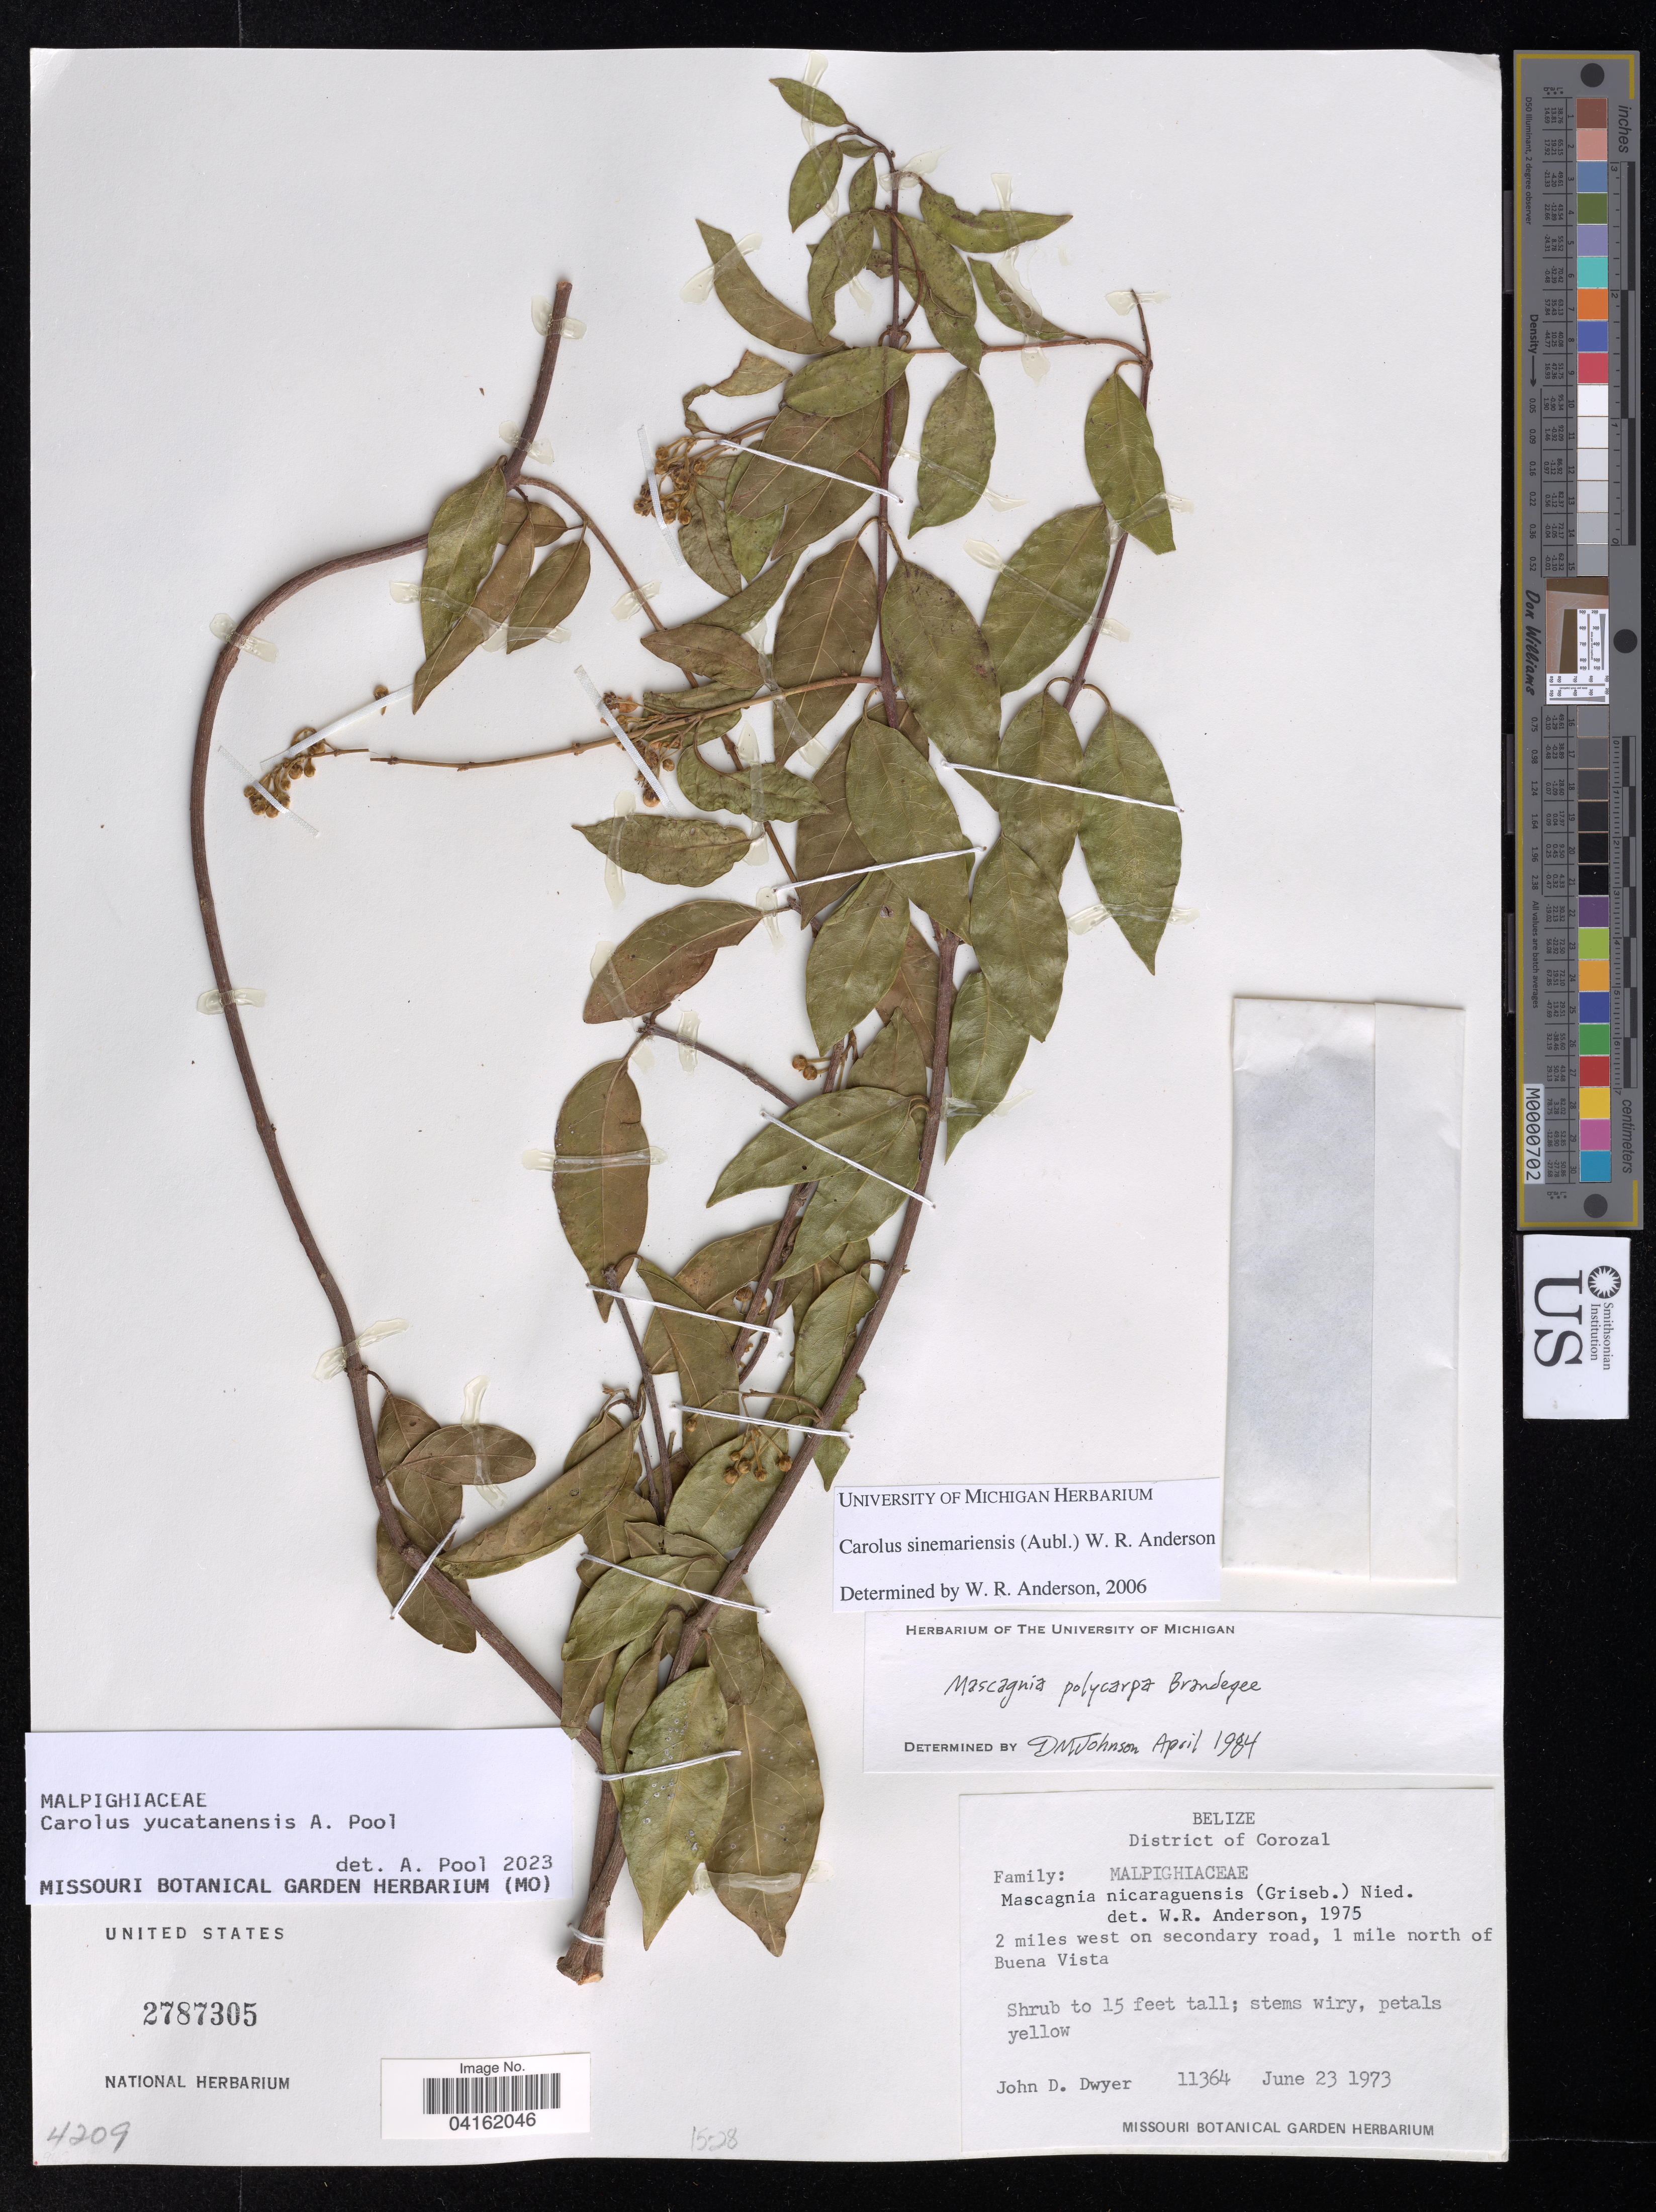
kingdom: Plantae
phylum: Tracheophyta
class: Magnoliopsida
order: Malpighiales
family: Malpighiaceae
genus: Carolus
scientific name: Carolus yucatanensis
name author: A. Pool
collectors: J. D. Dwyer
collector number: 11364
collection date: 1973-06-23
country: Belize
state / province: Corozal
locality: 2 miles west on secondary road, 1 mile north of Buena Vista.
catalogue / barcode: US 2787305